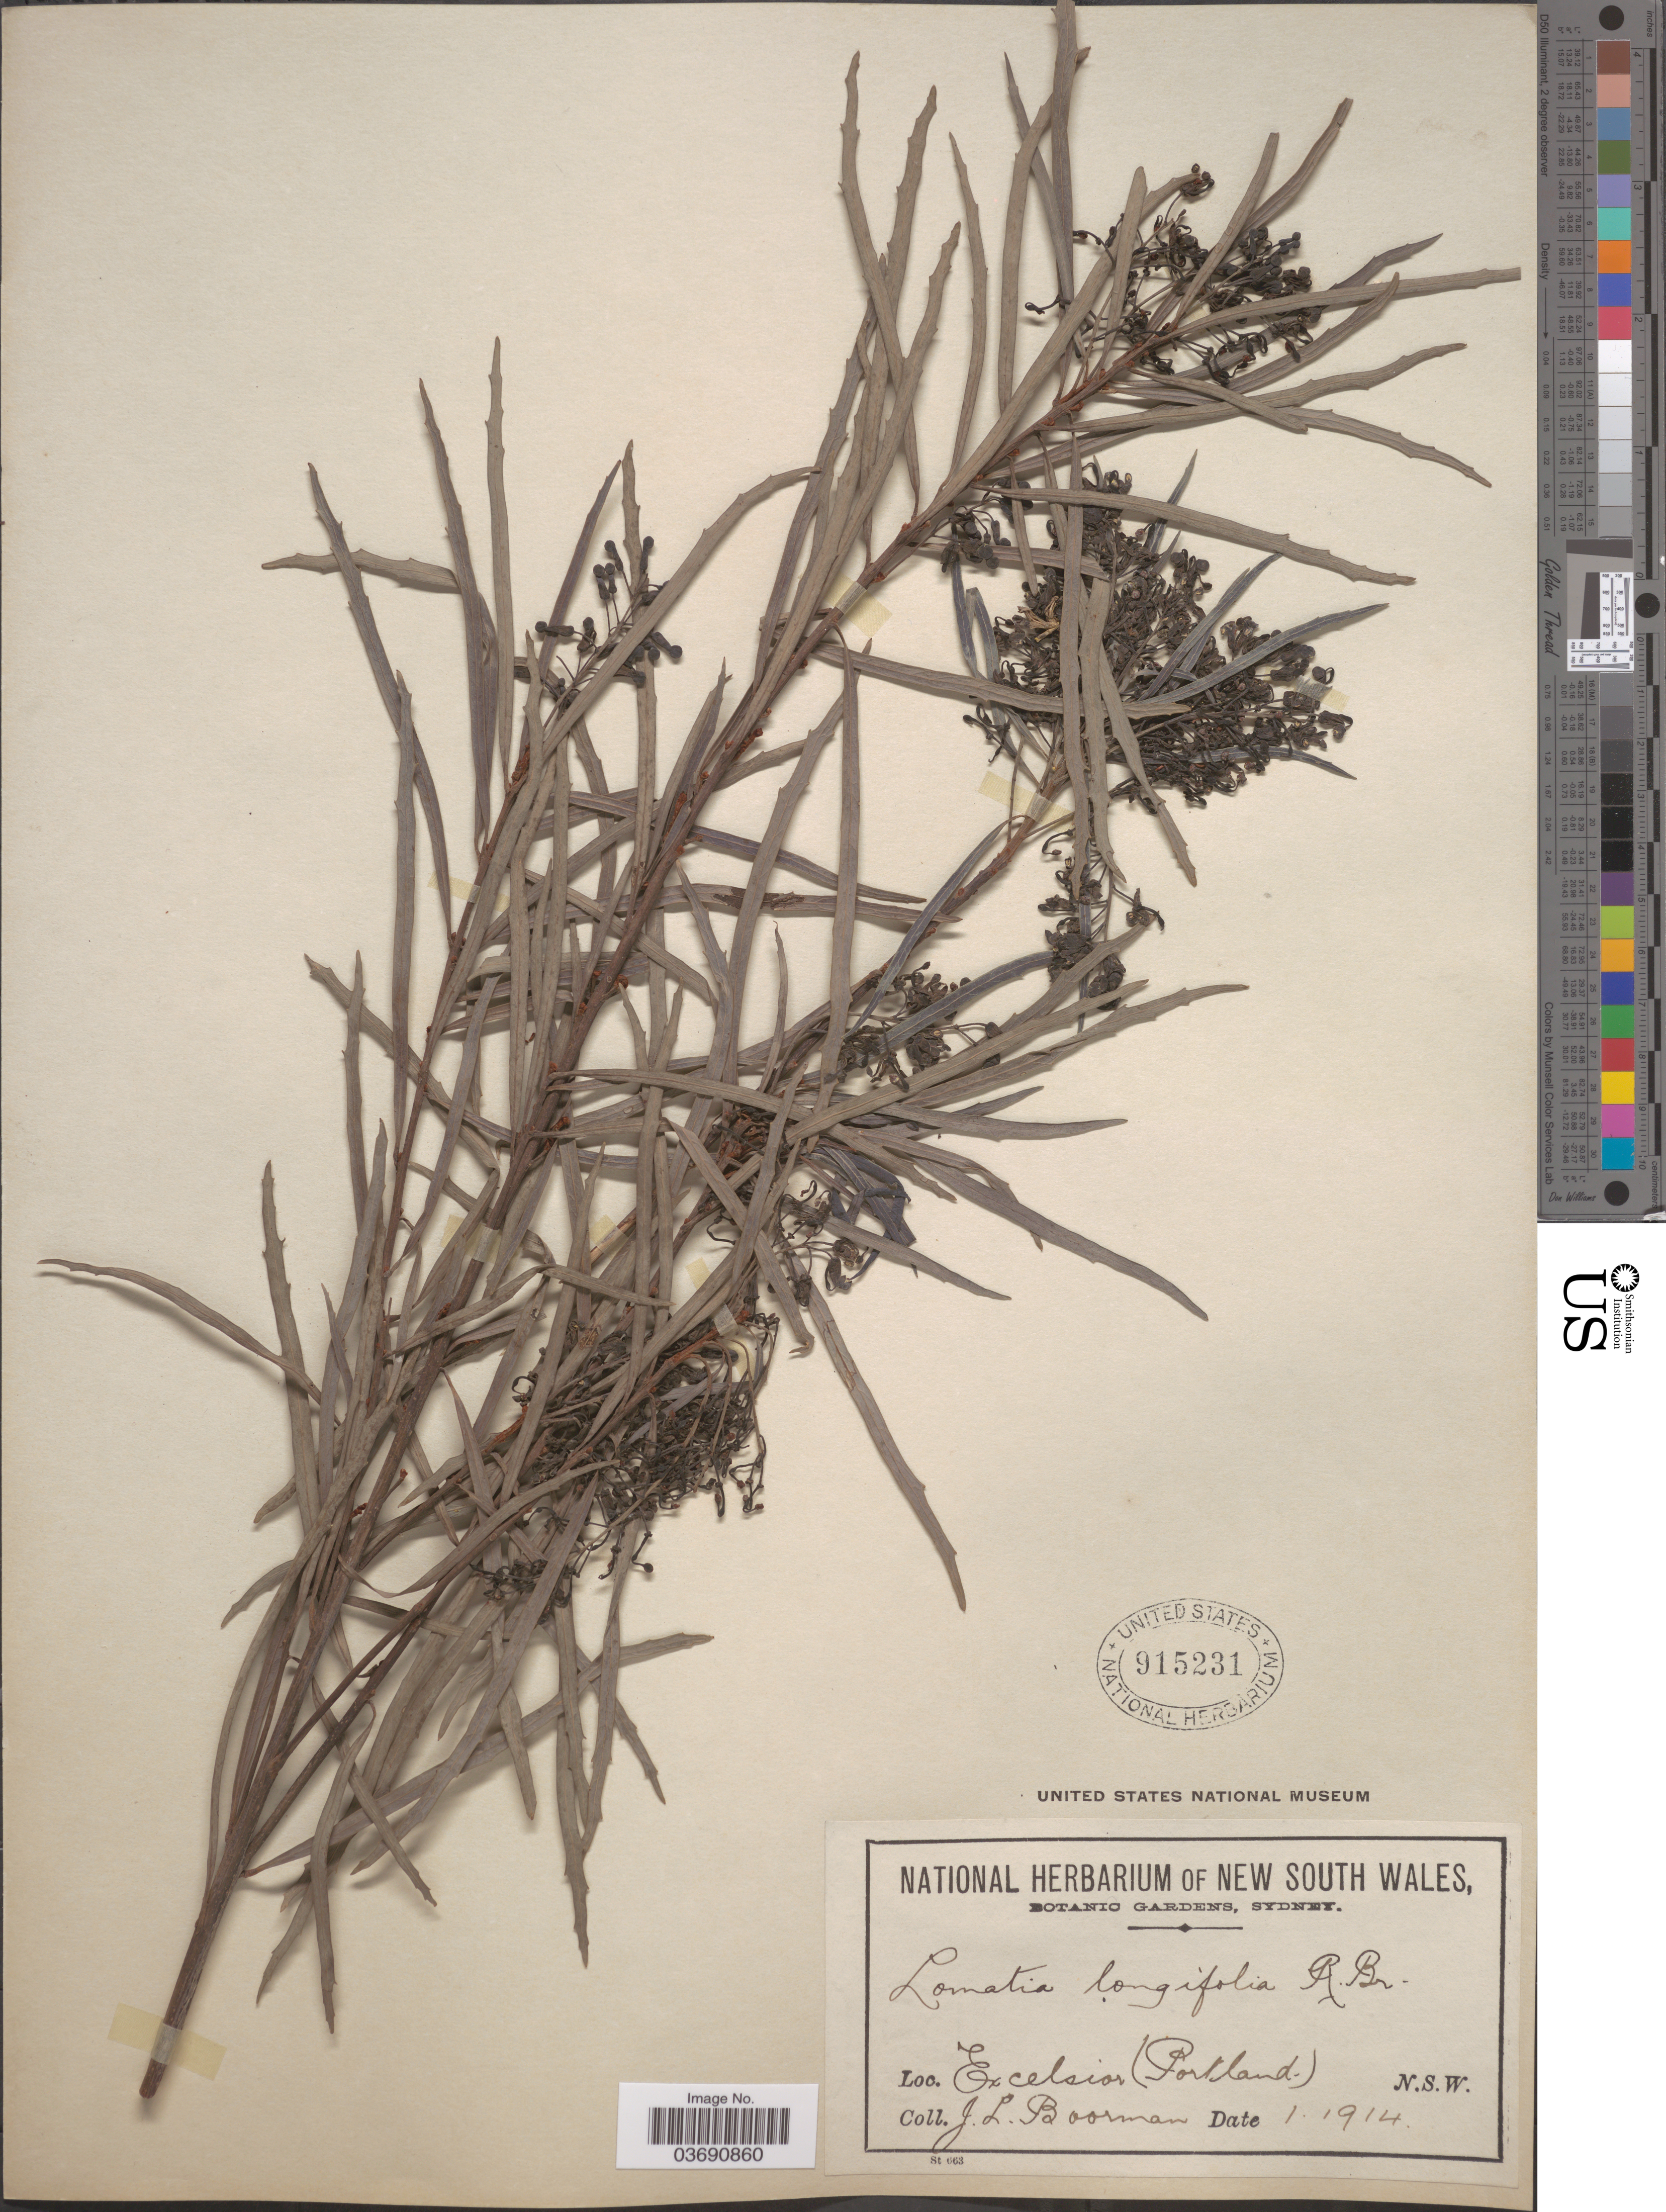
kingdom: Plantae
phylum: Tracheophyta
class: Magnoliopsida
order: Proteales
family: Proteaceae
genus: Lomatia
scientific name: Lomatia longifolia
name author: R. Br.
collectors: J. Boorman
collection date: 1914-01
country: Australia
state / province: New South Wales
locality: Excelsior (Portland).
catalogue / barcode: US 915231